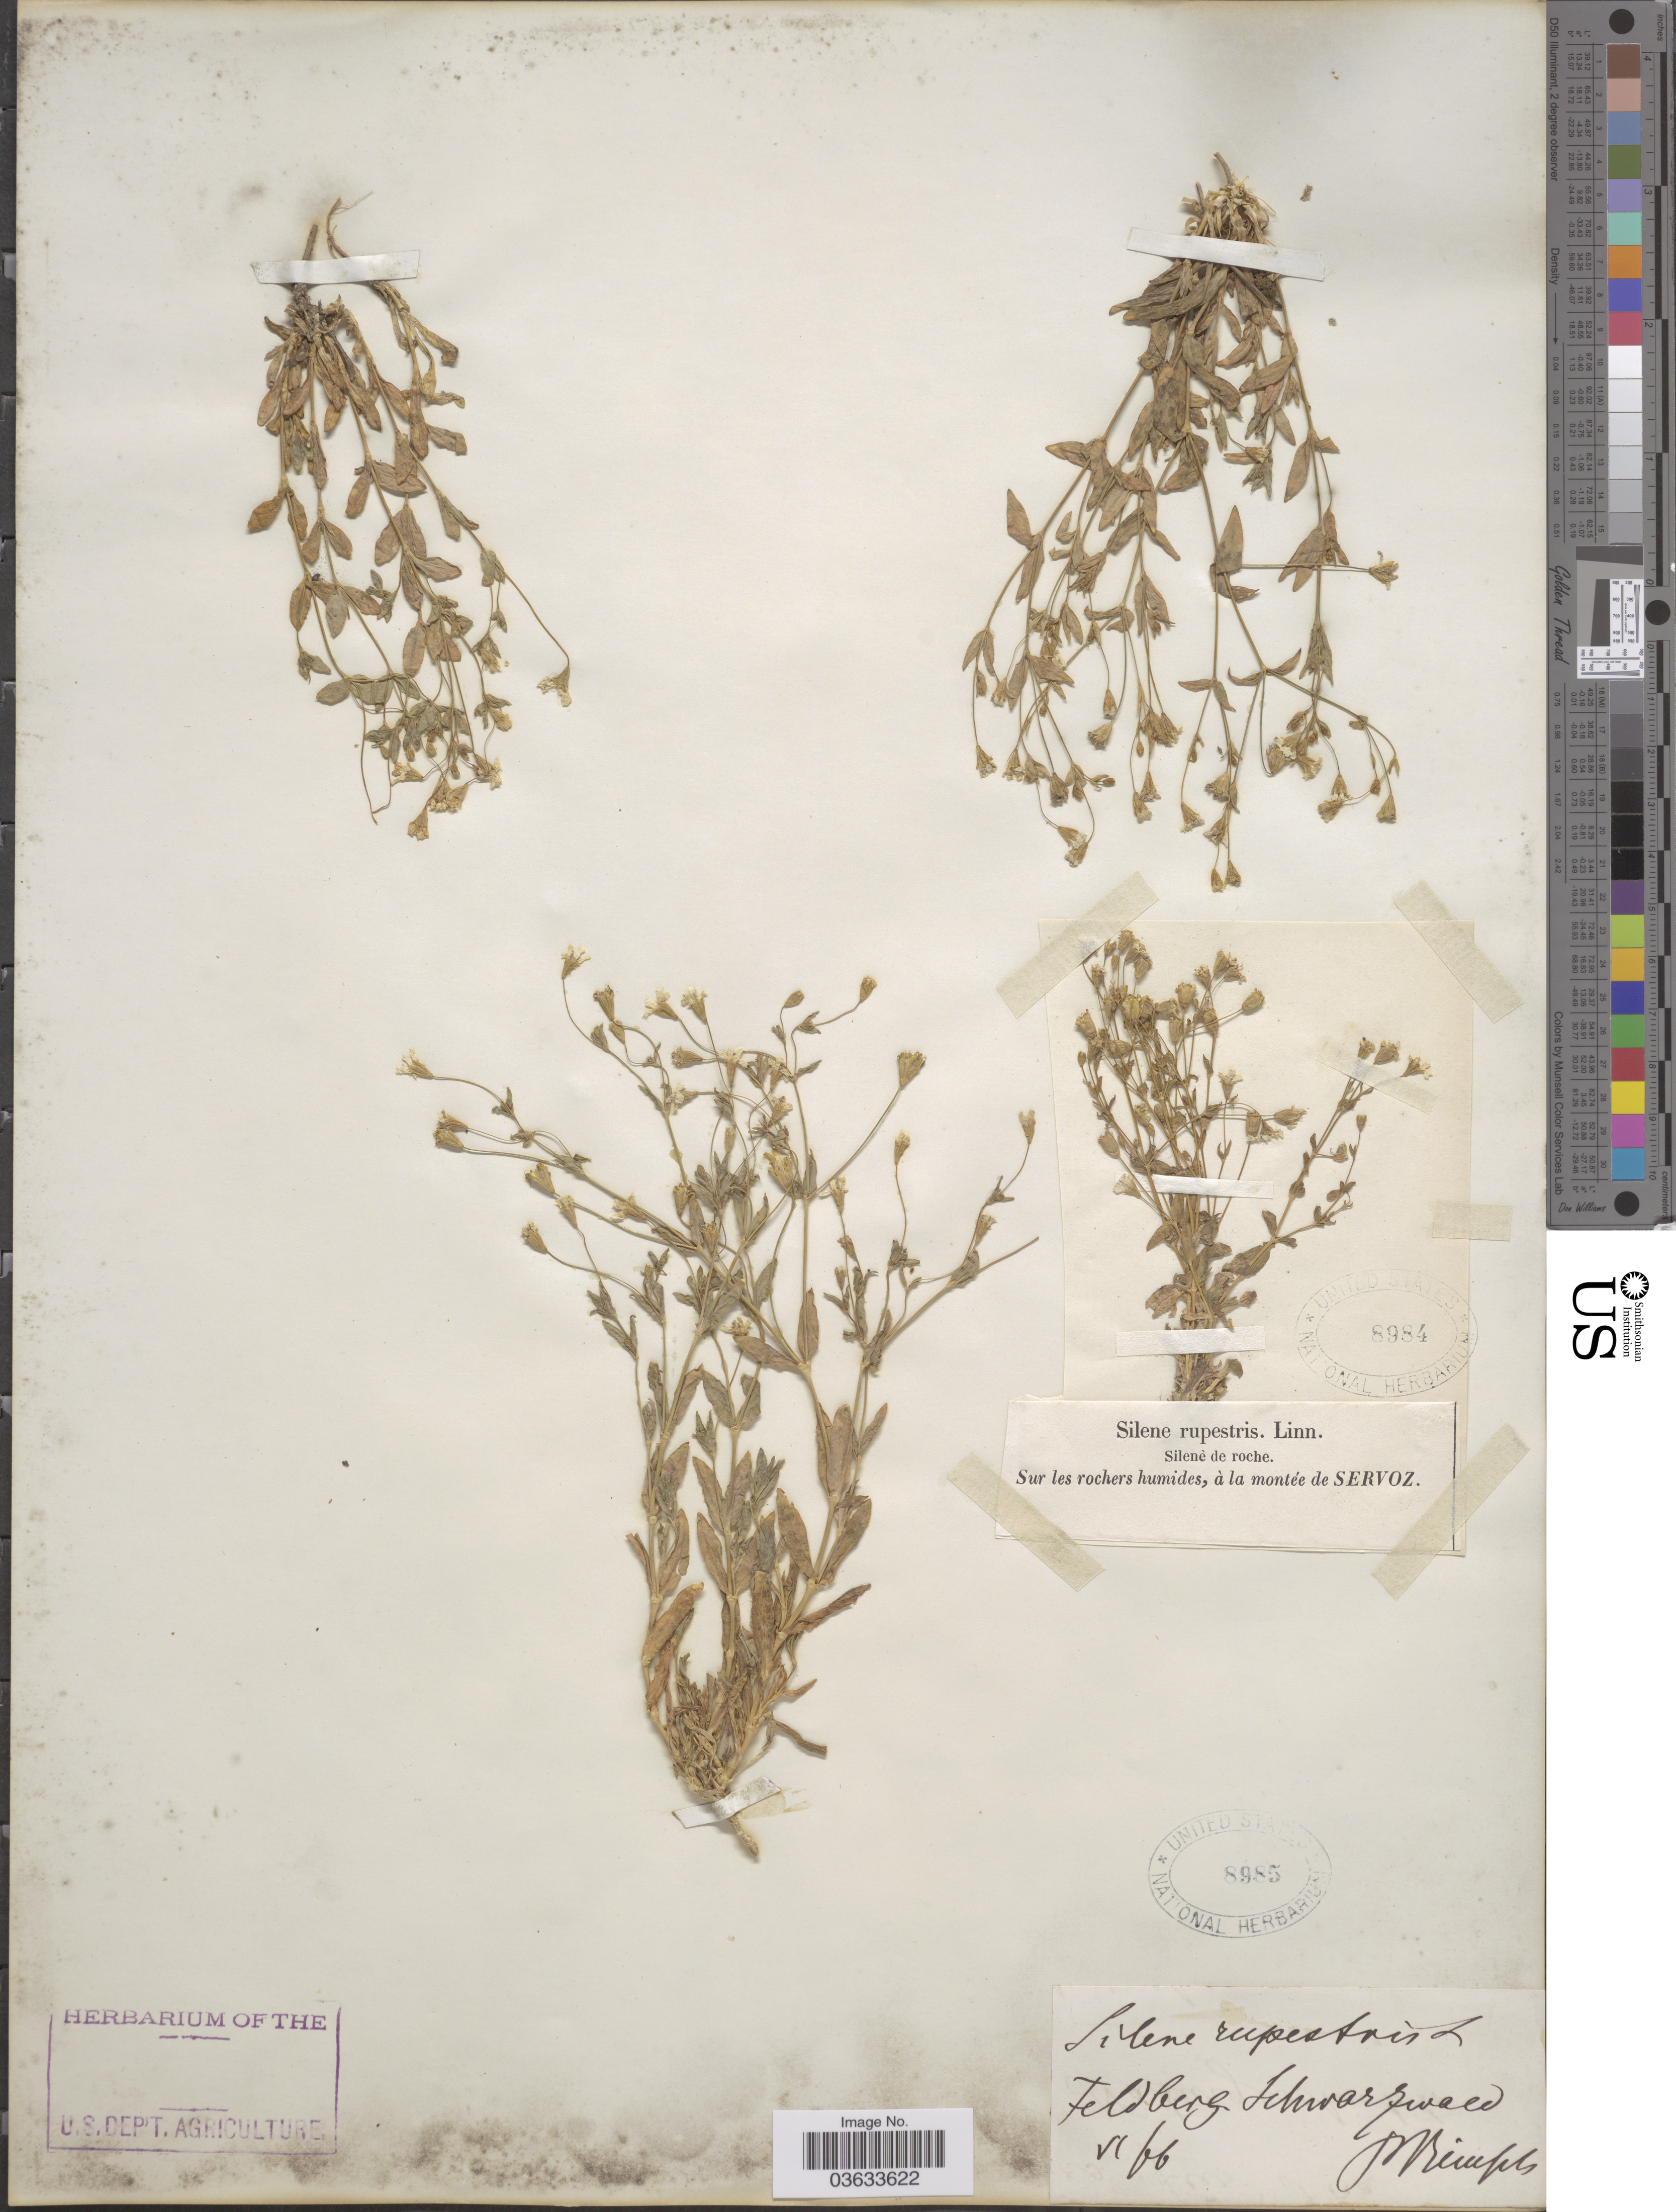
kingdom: Plantae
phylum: Tracheophyta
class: Magnoliopsida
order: Caryophyllales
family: Caryophyllaceae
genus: Atocion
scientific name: Atocion rupestre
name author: (L.) Oxelman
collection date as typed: Transcribed d/m/y: /6/66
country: Germany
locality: Feldberg, Schwarzwald.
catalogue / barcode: US 8985